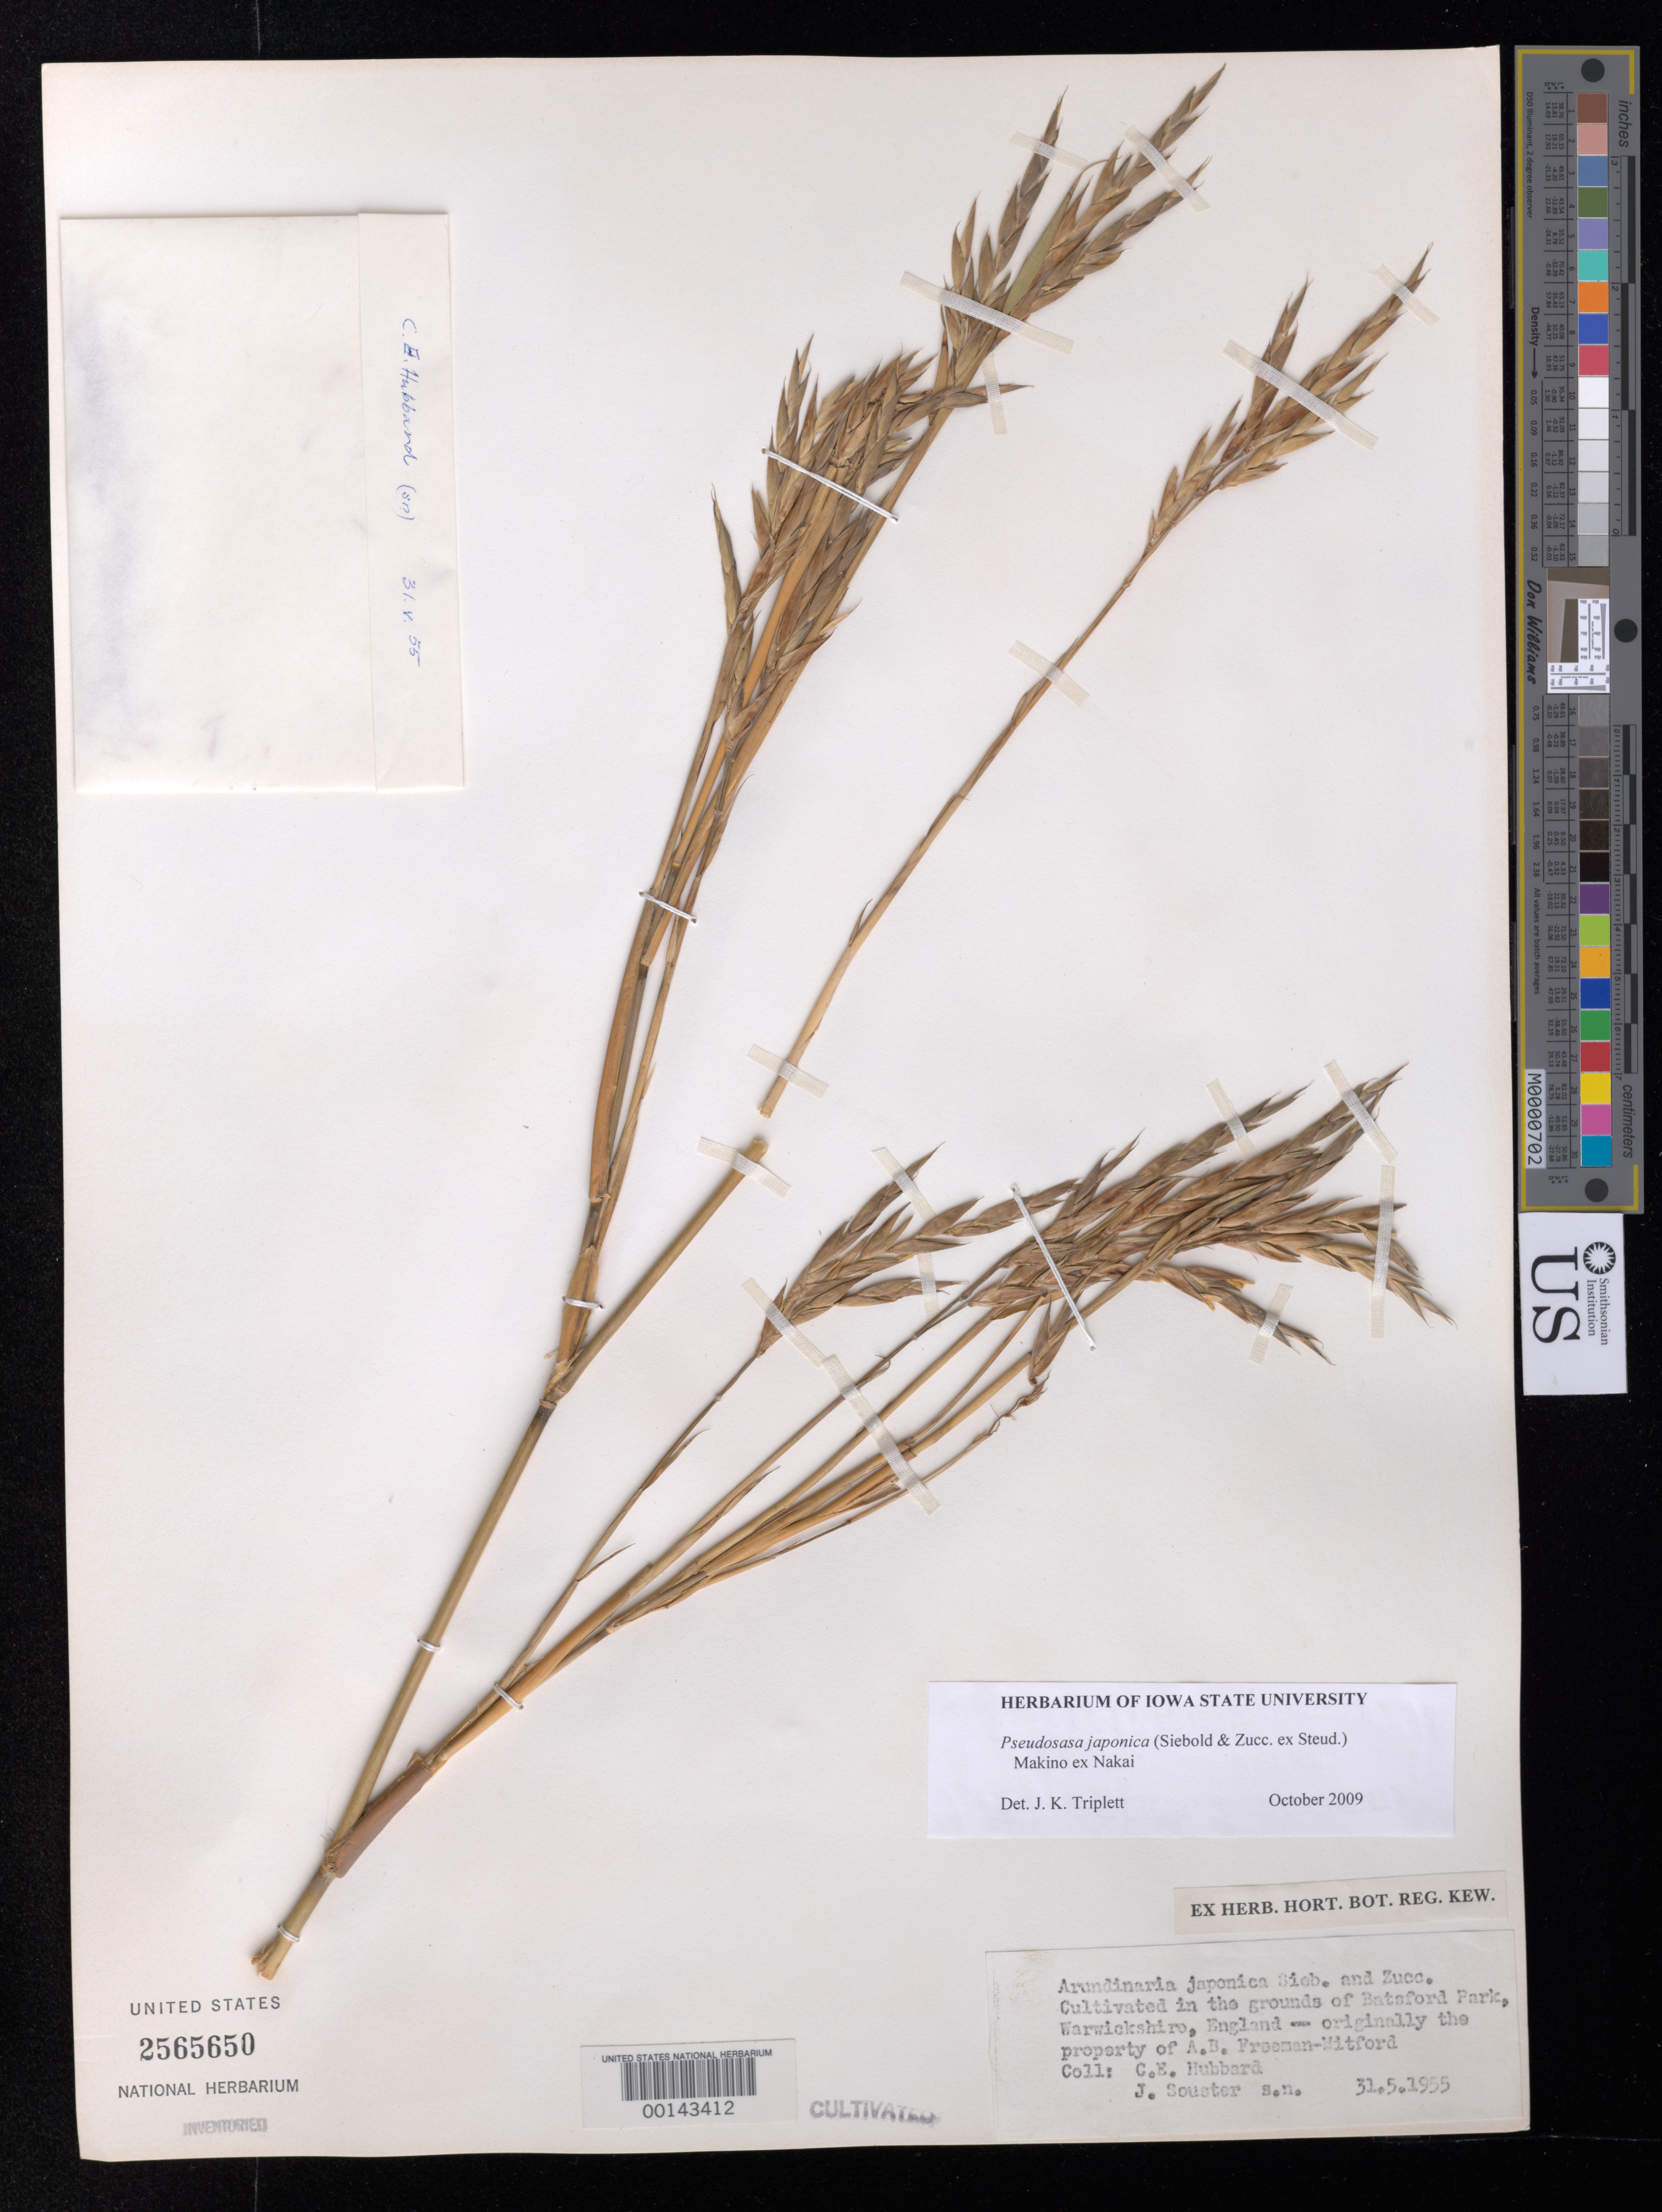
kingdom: Plantae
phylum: Tracheophyta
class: Liliopsida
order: Poales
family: Poaceae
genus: Pseudosasa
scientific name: Pseudosasa japonica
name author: (Siebold & Zucc. ex Steud.) Makino ex Nakai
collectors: J. Souster & C. E. Hubbard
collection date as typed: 31 May 1955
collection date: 1955-05-31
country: United Kingdom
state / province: England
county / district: Warwickshire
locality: Warwickshire, Batsford Park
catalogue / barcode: US 2565650